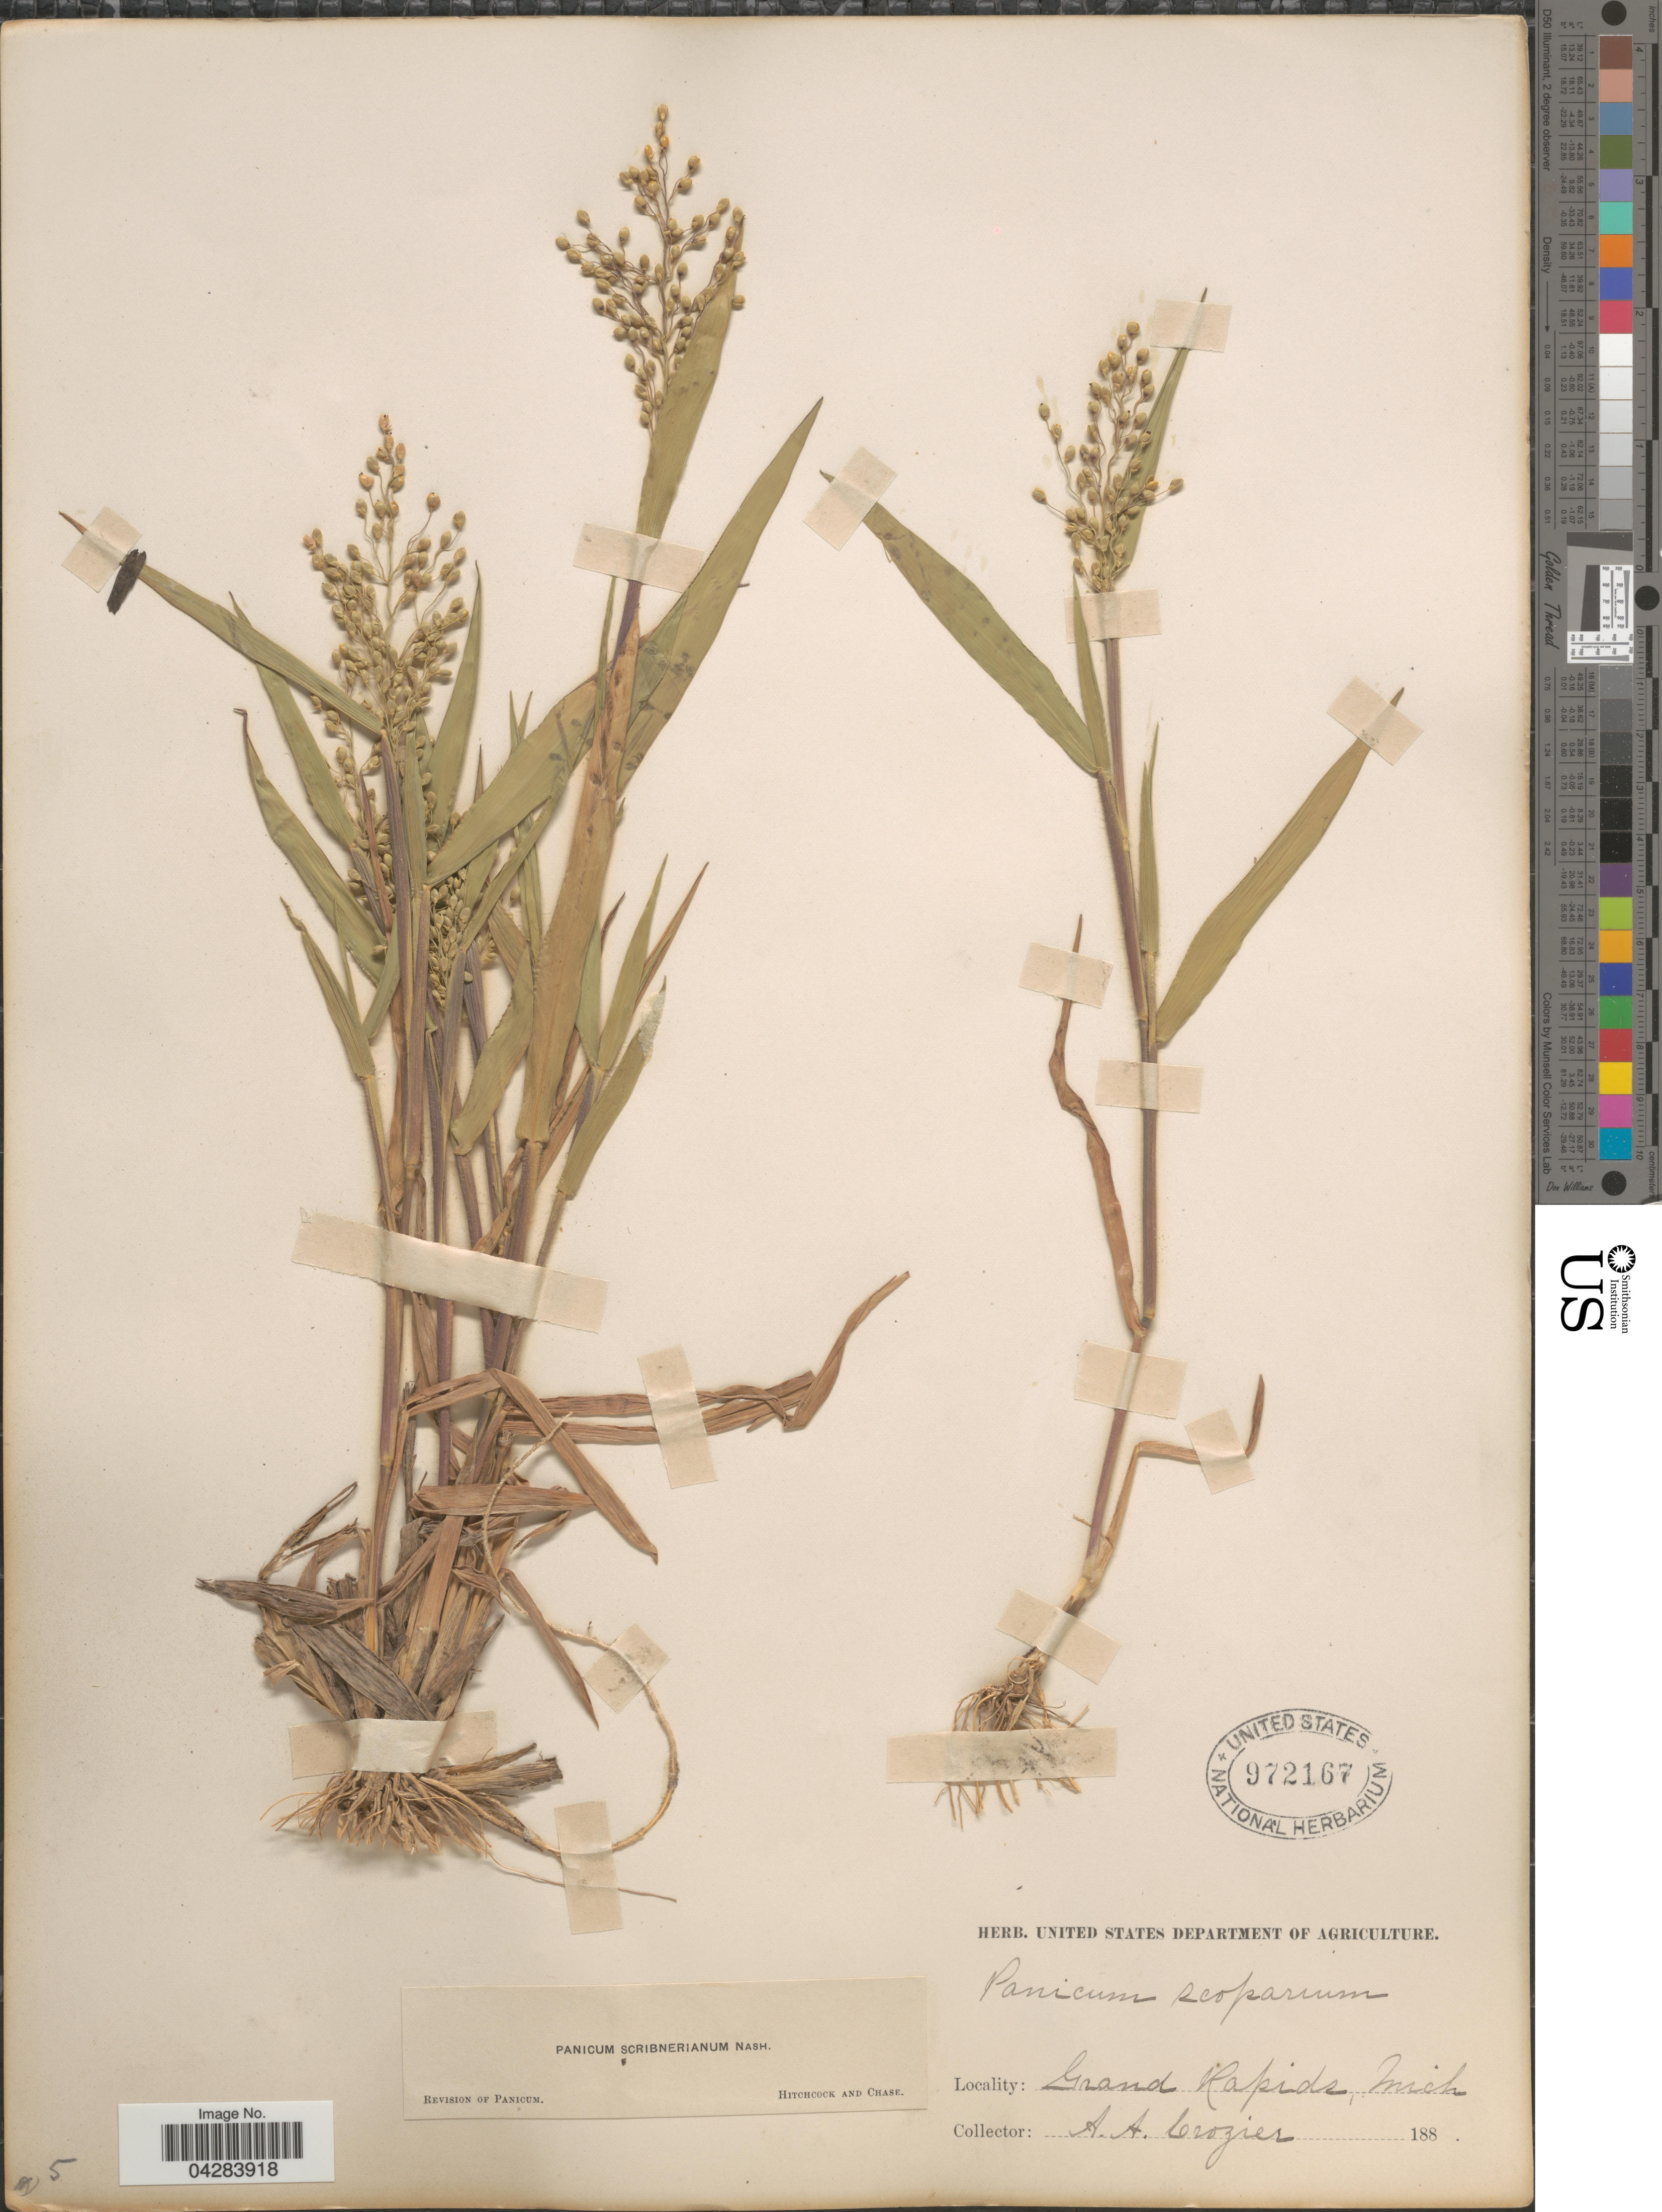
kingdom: Plantae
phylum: Tracheophyta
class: Liliopsida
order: Poales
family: Poaceae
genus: Dichanthelium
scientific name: Dichanthelium oligosanthes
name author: (Schult.) Gould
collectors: A. Crozier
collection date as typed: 188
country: United States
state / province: Michigan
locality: Grand Rapids.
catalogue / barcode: US 972167